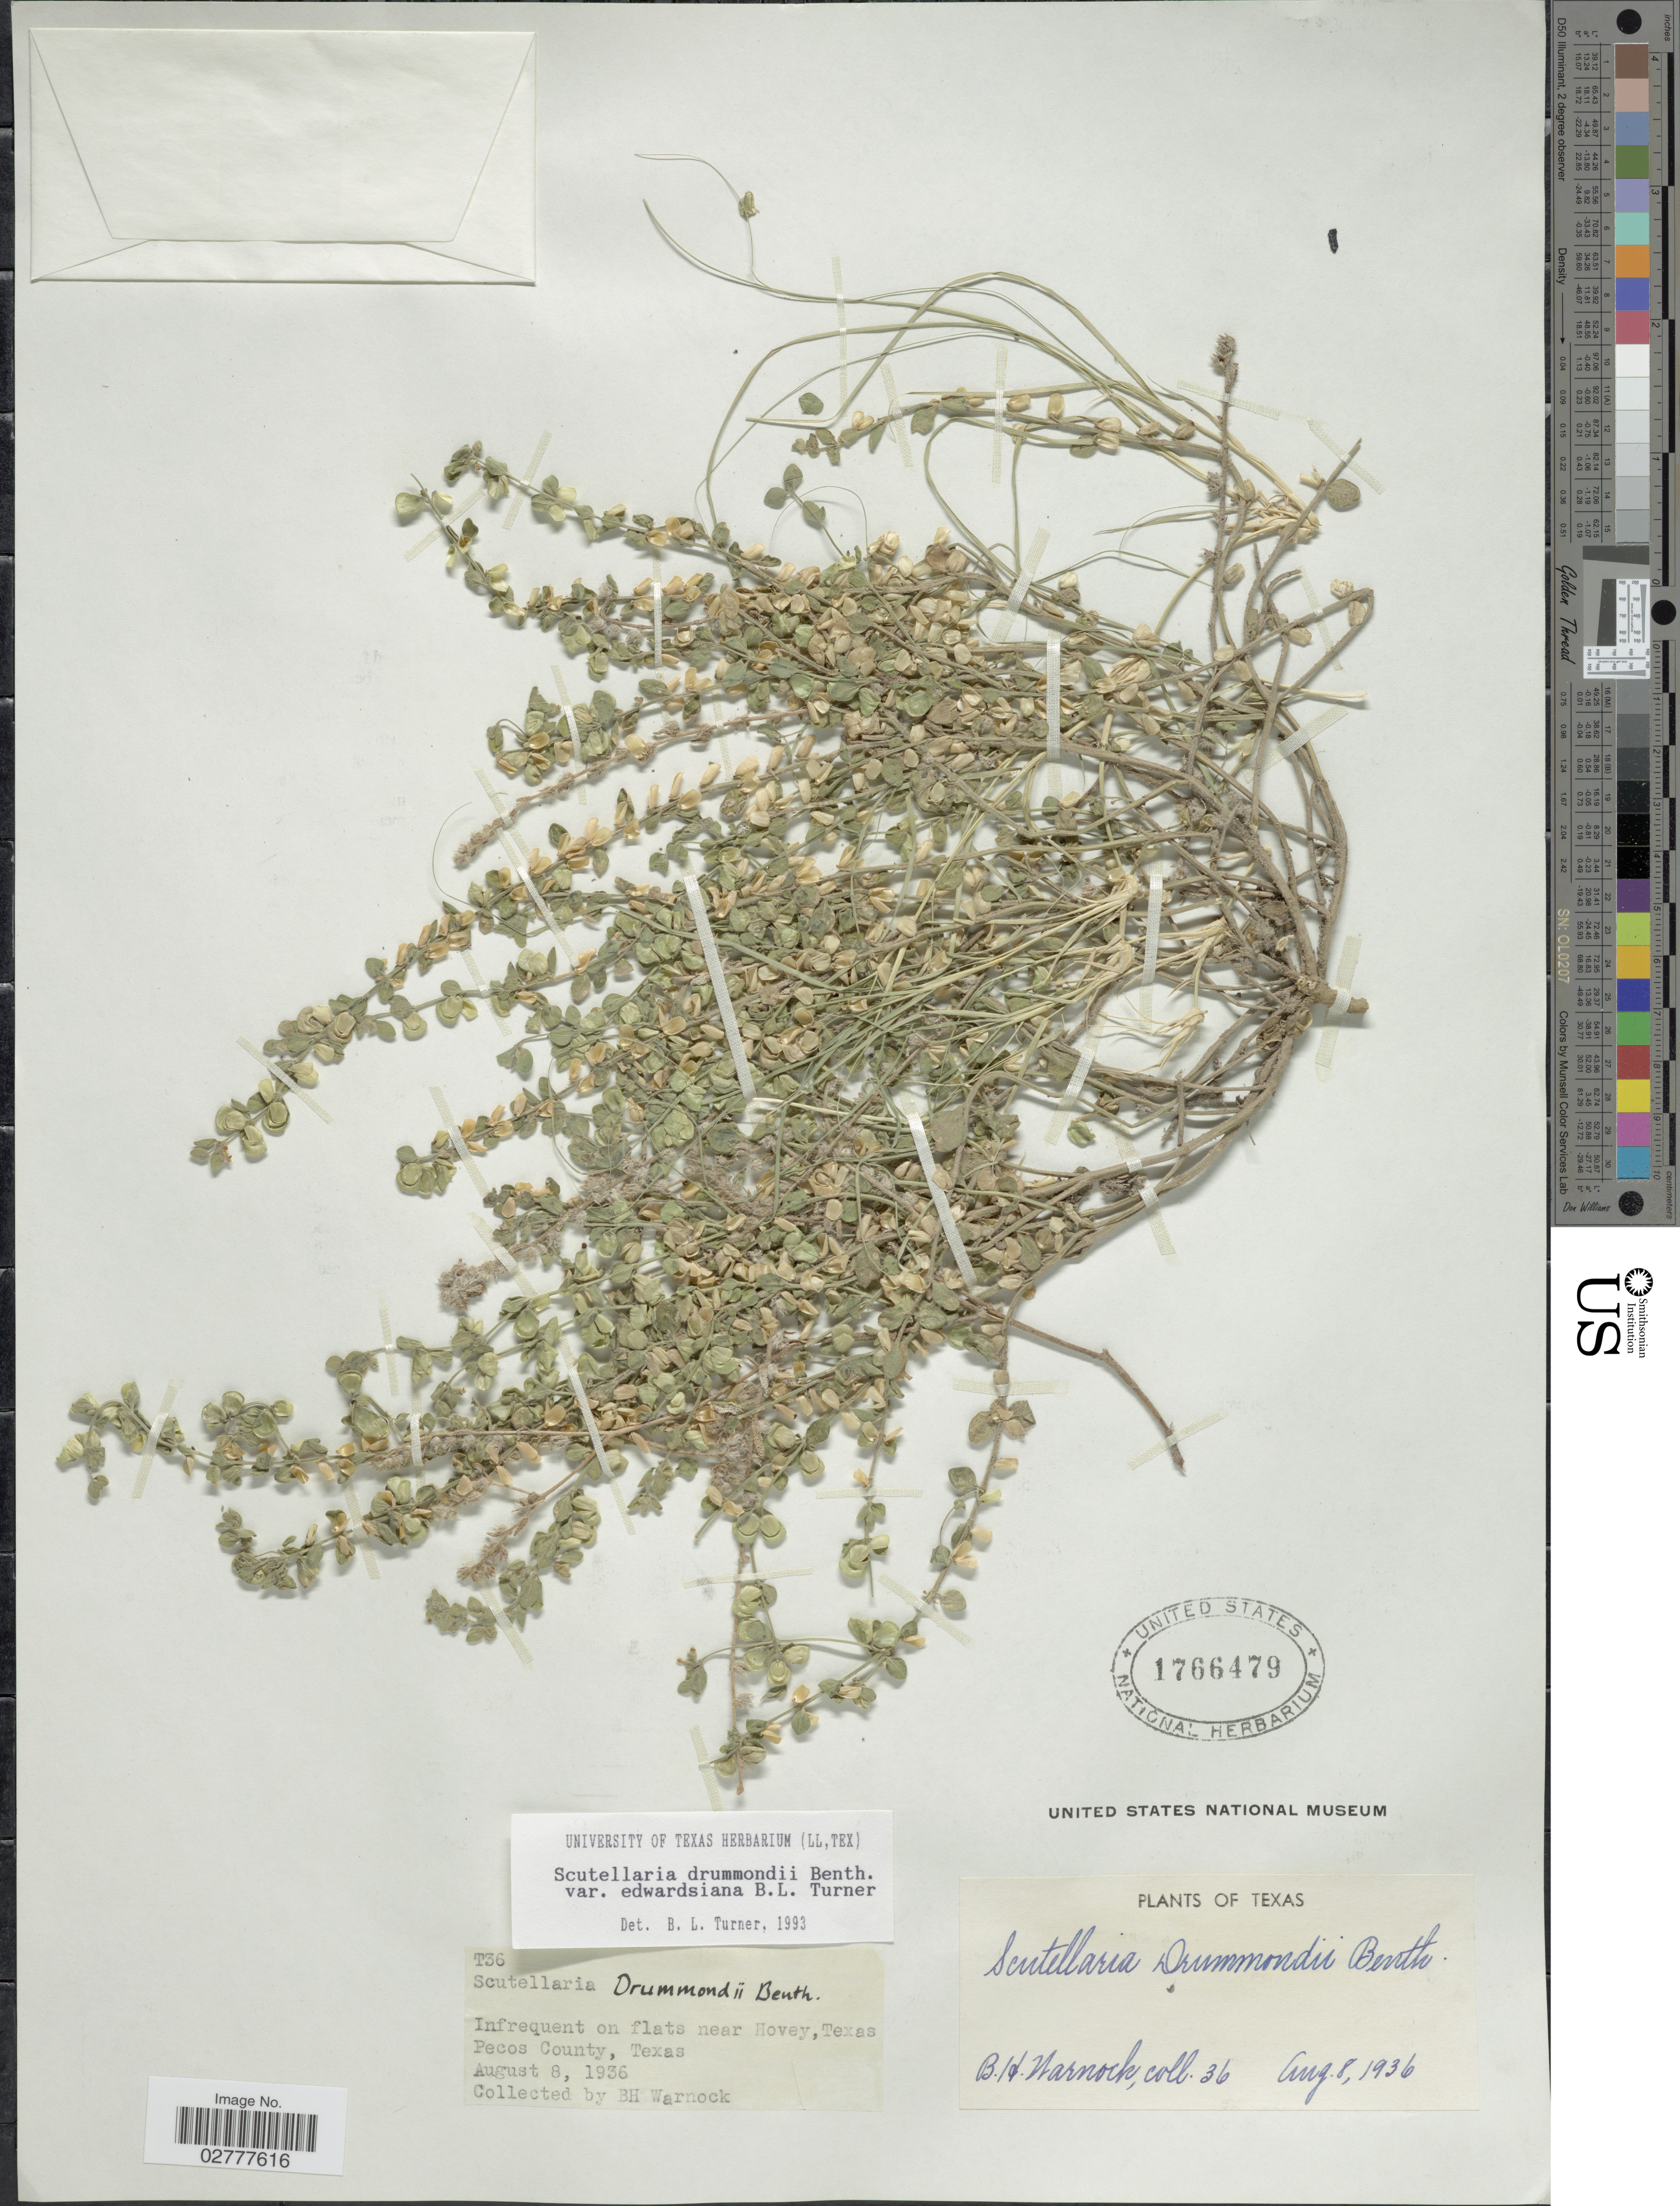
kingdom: Plantae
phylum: Tracheophyta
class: Magnoliopsida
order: Lamiales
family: Lamiaceae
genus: Scutellaria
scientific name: Scutellaria drummondii var. edwardsiana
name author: Benth.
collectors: B. H. Warnock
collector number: T36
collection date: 1936-08-08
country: United States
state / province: Texas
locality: On flats near Hovey, Pecos County.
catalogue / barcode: US 1766479